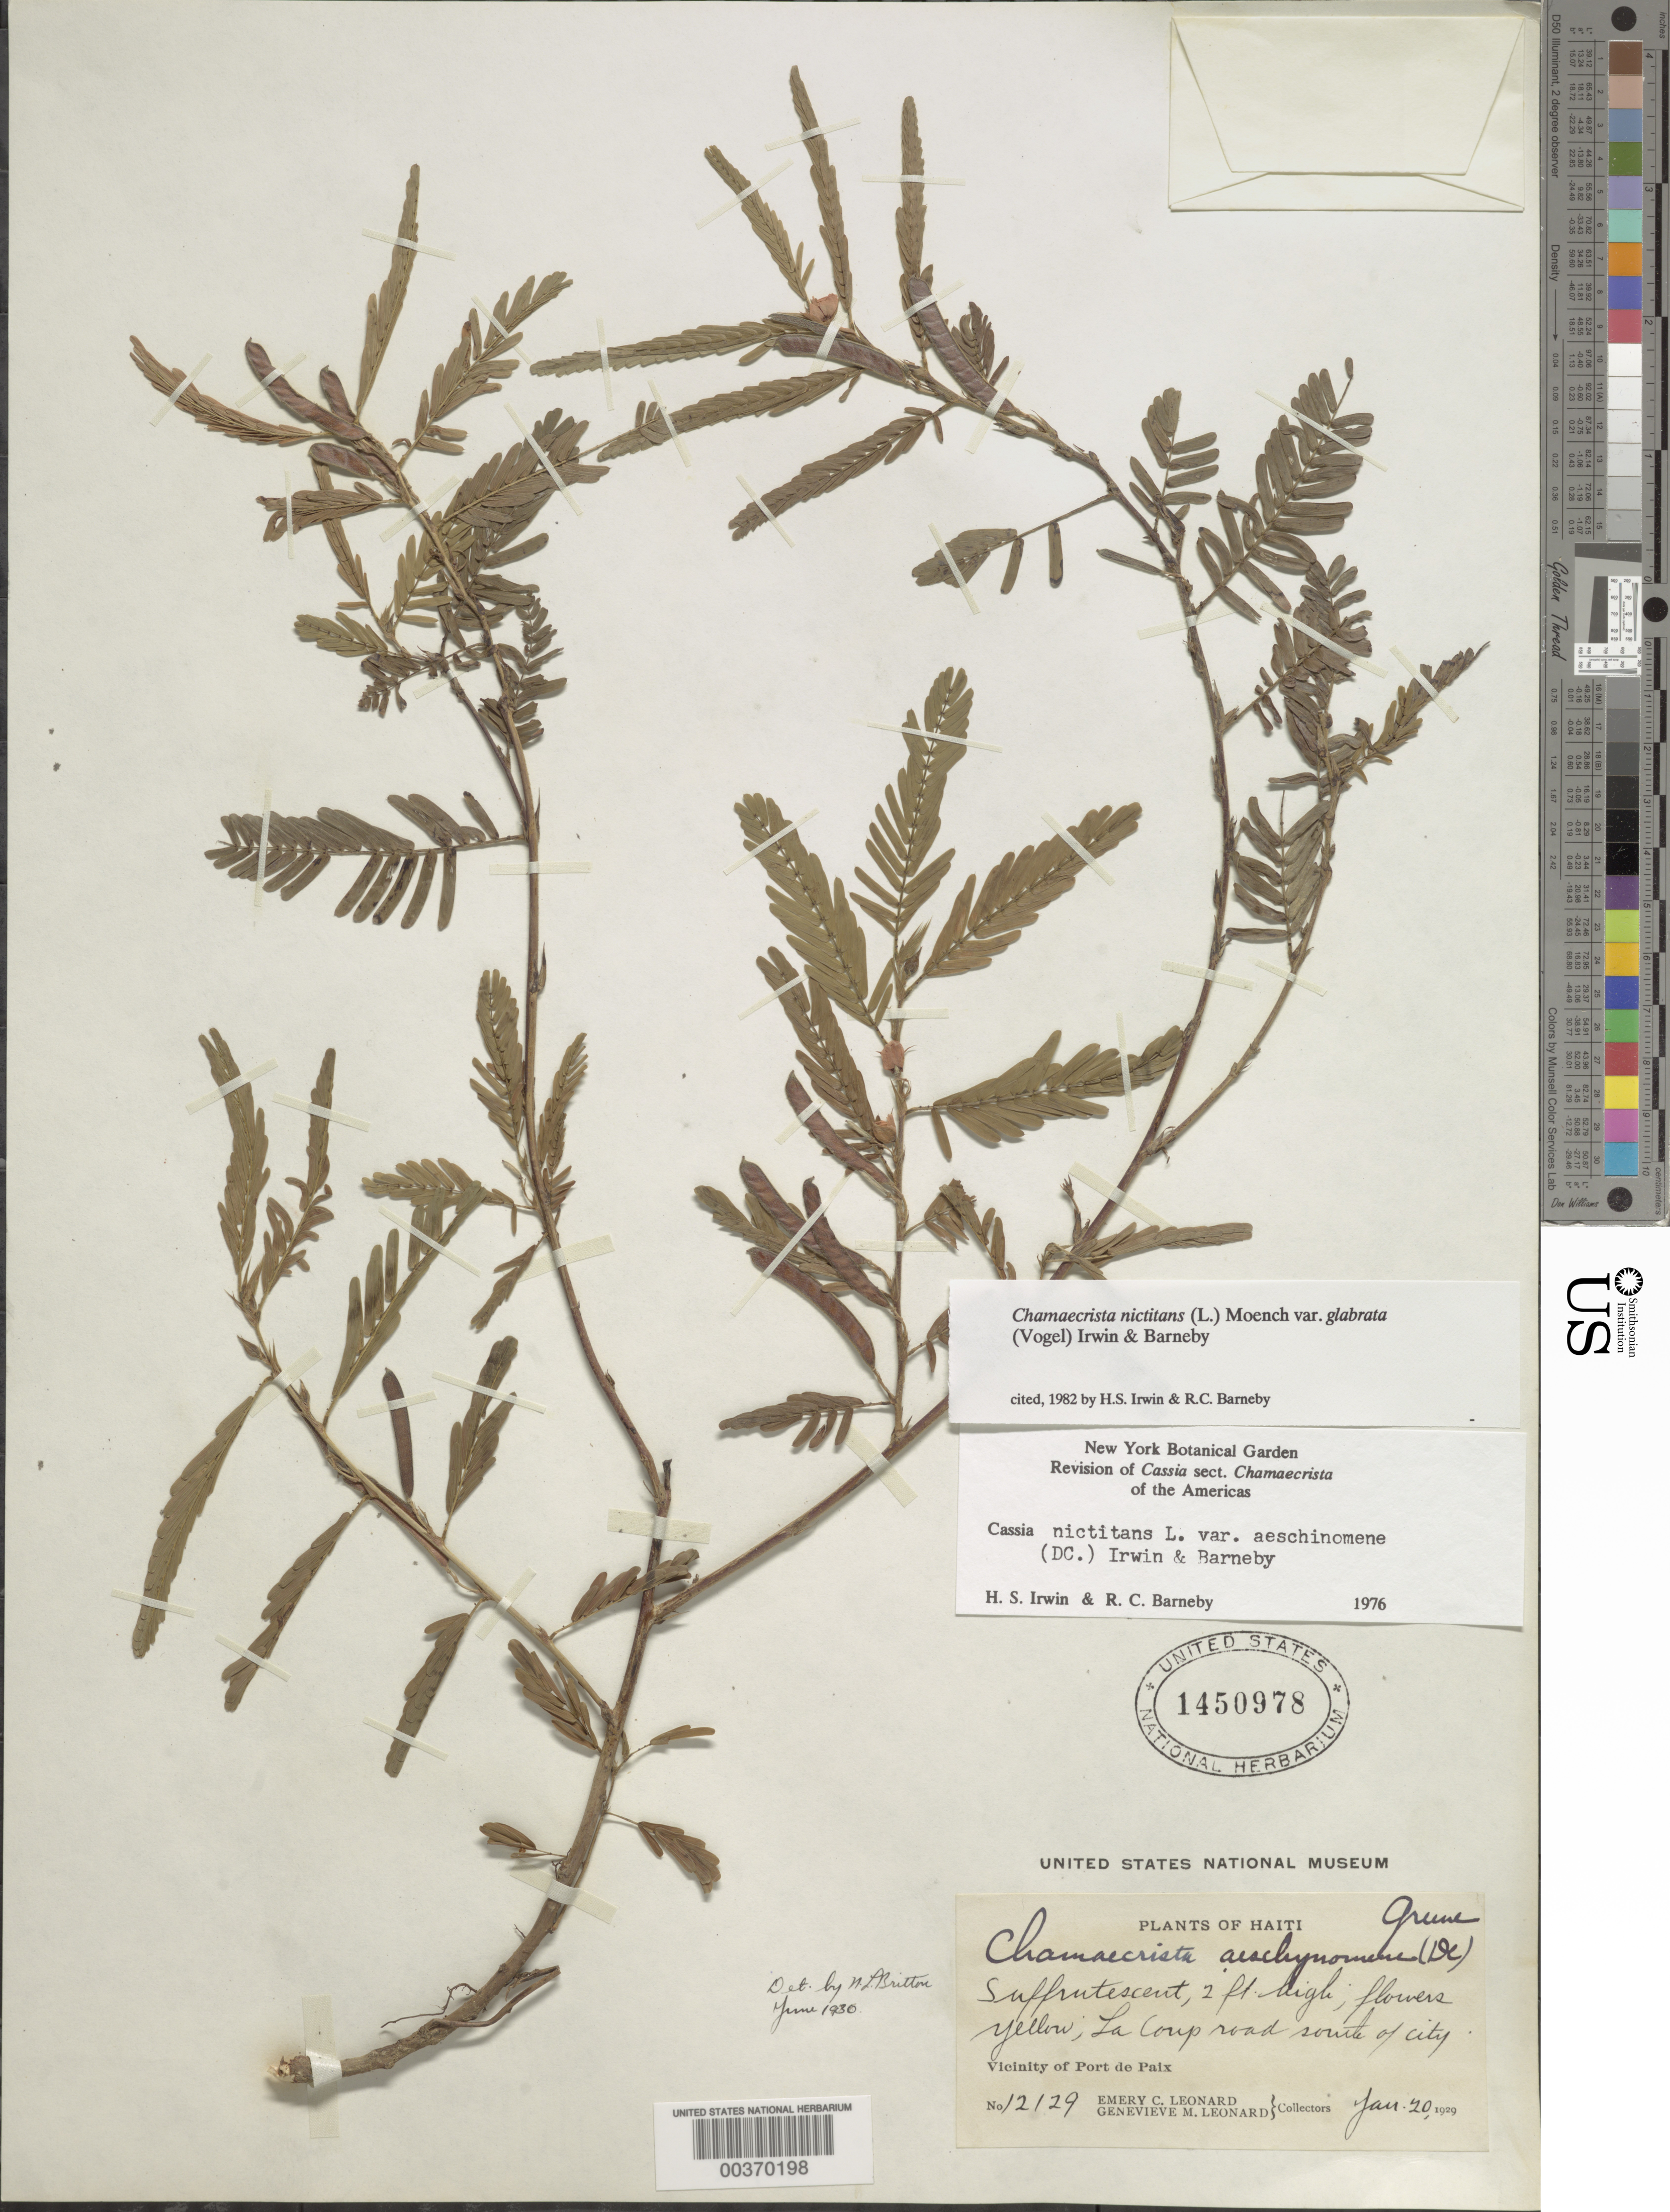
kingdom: Plantae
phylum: Tracheophyta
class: Magnoliopsida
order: Fabales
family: Fabaceae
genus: Chamaecrista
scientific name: Chamaecrista nictitans var. glabrata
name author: (Vogel) H.S. Irwin & Barneby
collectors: E. C. Leonard & G. M. Leonard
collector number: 12129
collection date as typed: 20 Jan 1929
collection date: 1929-01-20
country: Haiti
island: Hispaniola Island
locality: La coup road s of city; vicinity of port de paix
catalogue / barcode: US 1450978